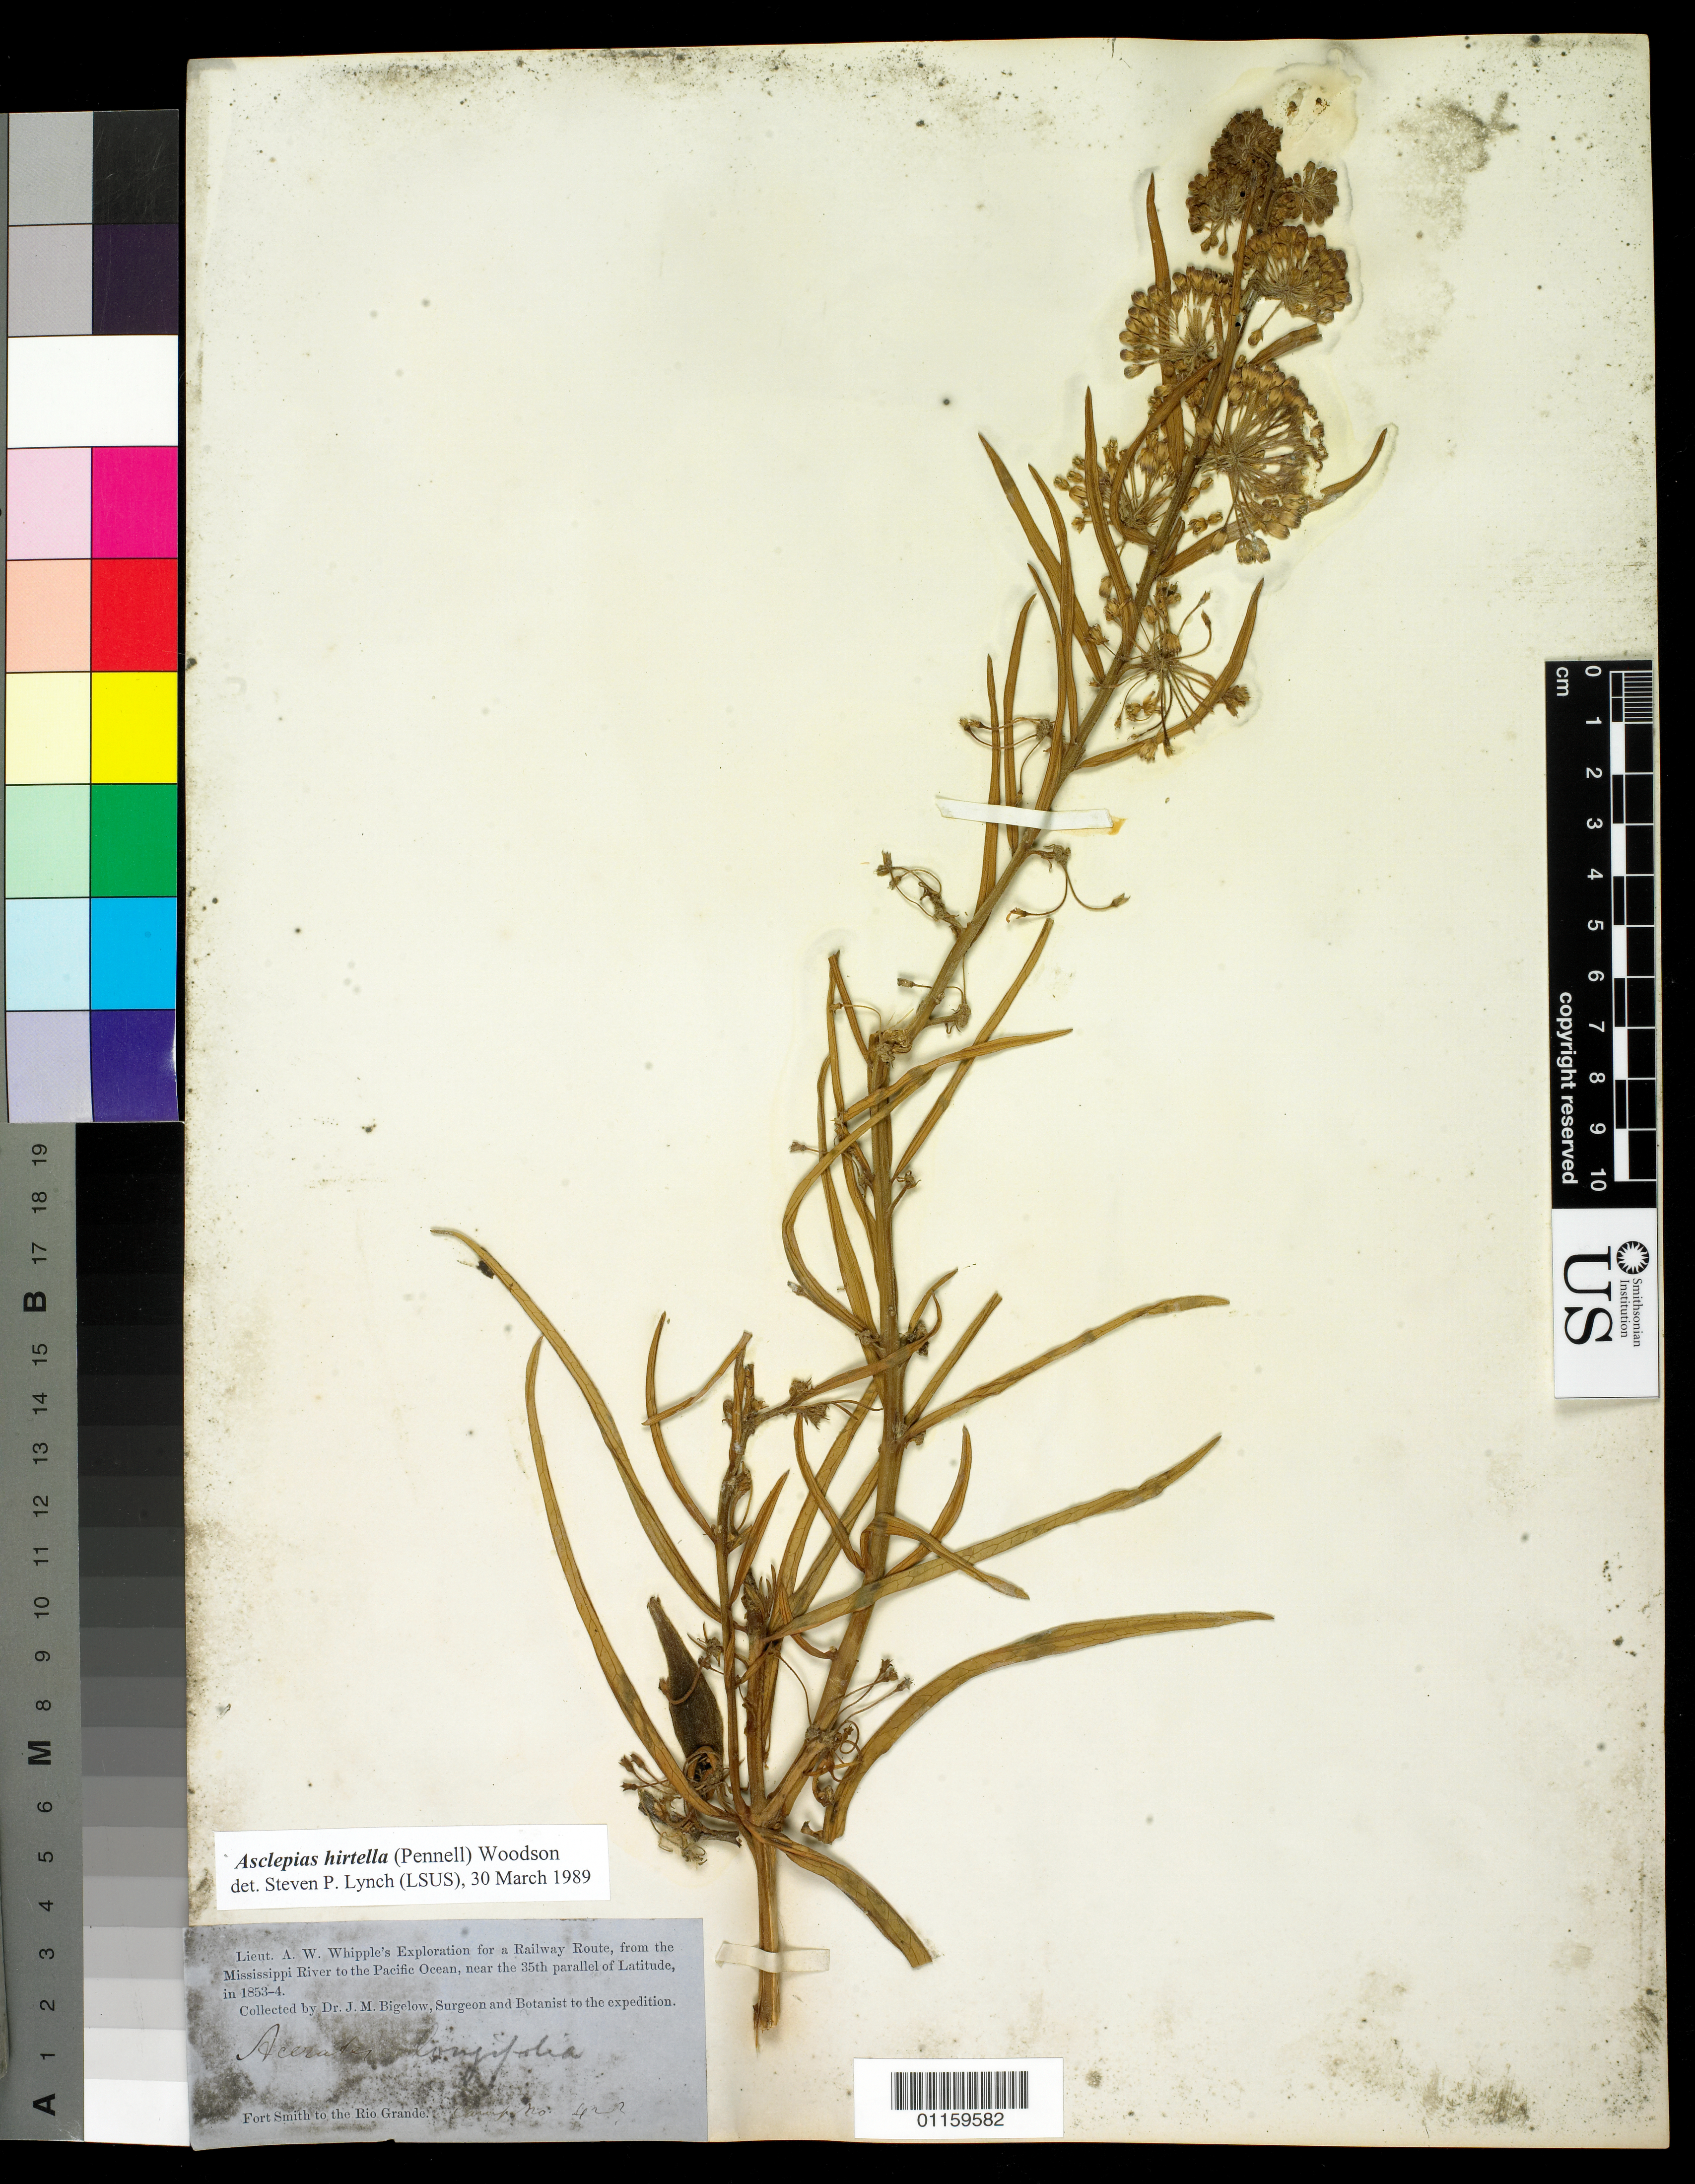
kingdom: Plantae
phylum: Tracheophyta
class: Magnoliopsida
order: Gentianales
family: Apocynaceae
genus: Asclepias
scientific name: Asclepias hirtella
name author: (Pennell) Woodson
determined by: Lynch, S.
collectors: J. M. Bigelow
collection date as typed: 1853 to -- --- 1854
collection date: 1853/1854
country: United States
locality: Fort Smith to Rio Grande, Camp # 42?